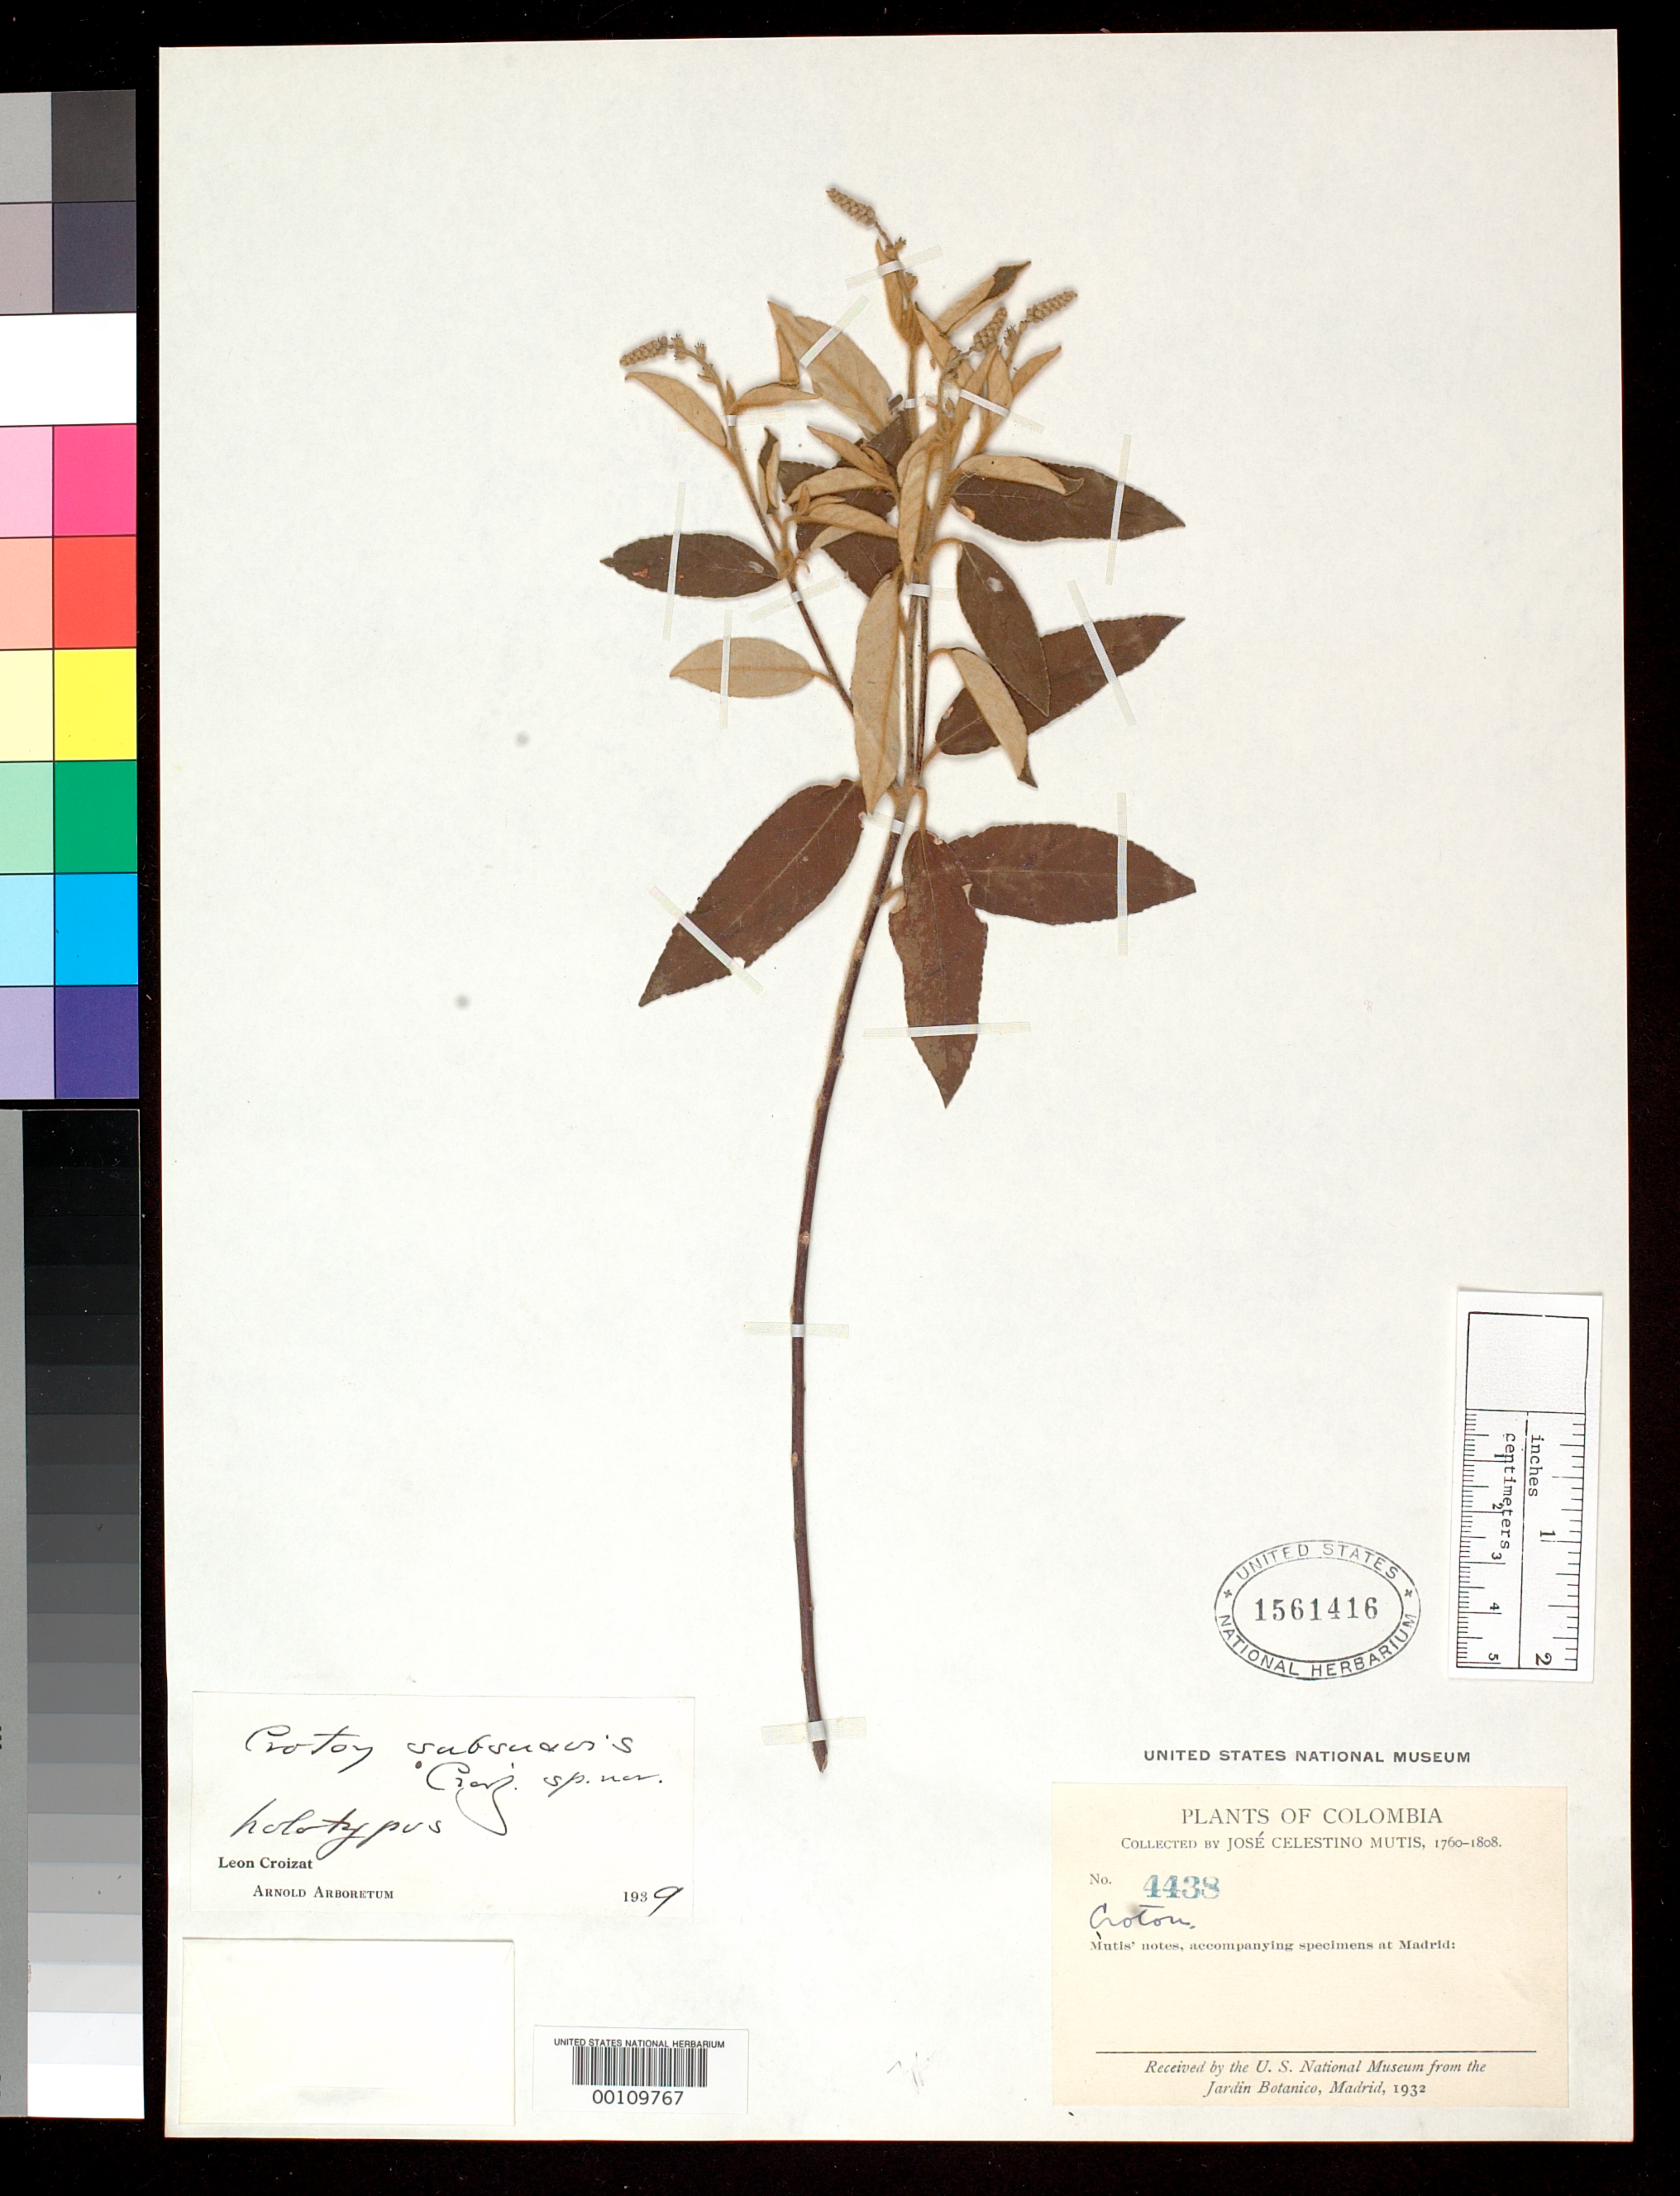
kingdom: Plantae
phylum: Tracheophyta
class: Magnoliopsida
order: Malpighiales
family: Euphorbiaceae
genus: Croton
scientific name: Croton subsuavis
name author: Croizat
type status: Holotype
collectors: J. C. B. Mutis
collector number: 4438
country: Colombia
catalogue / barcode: US 1561416